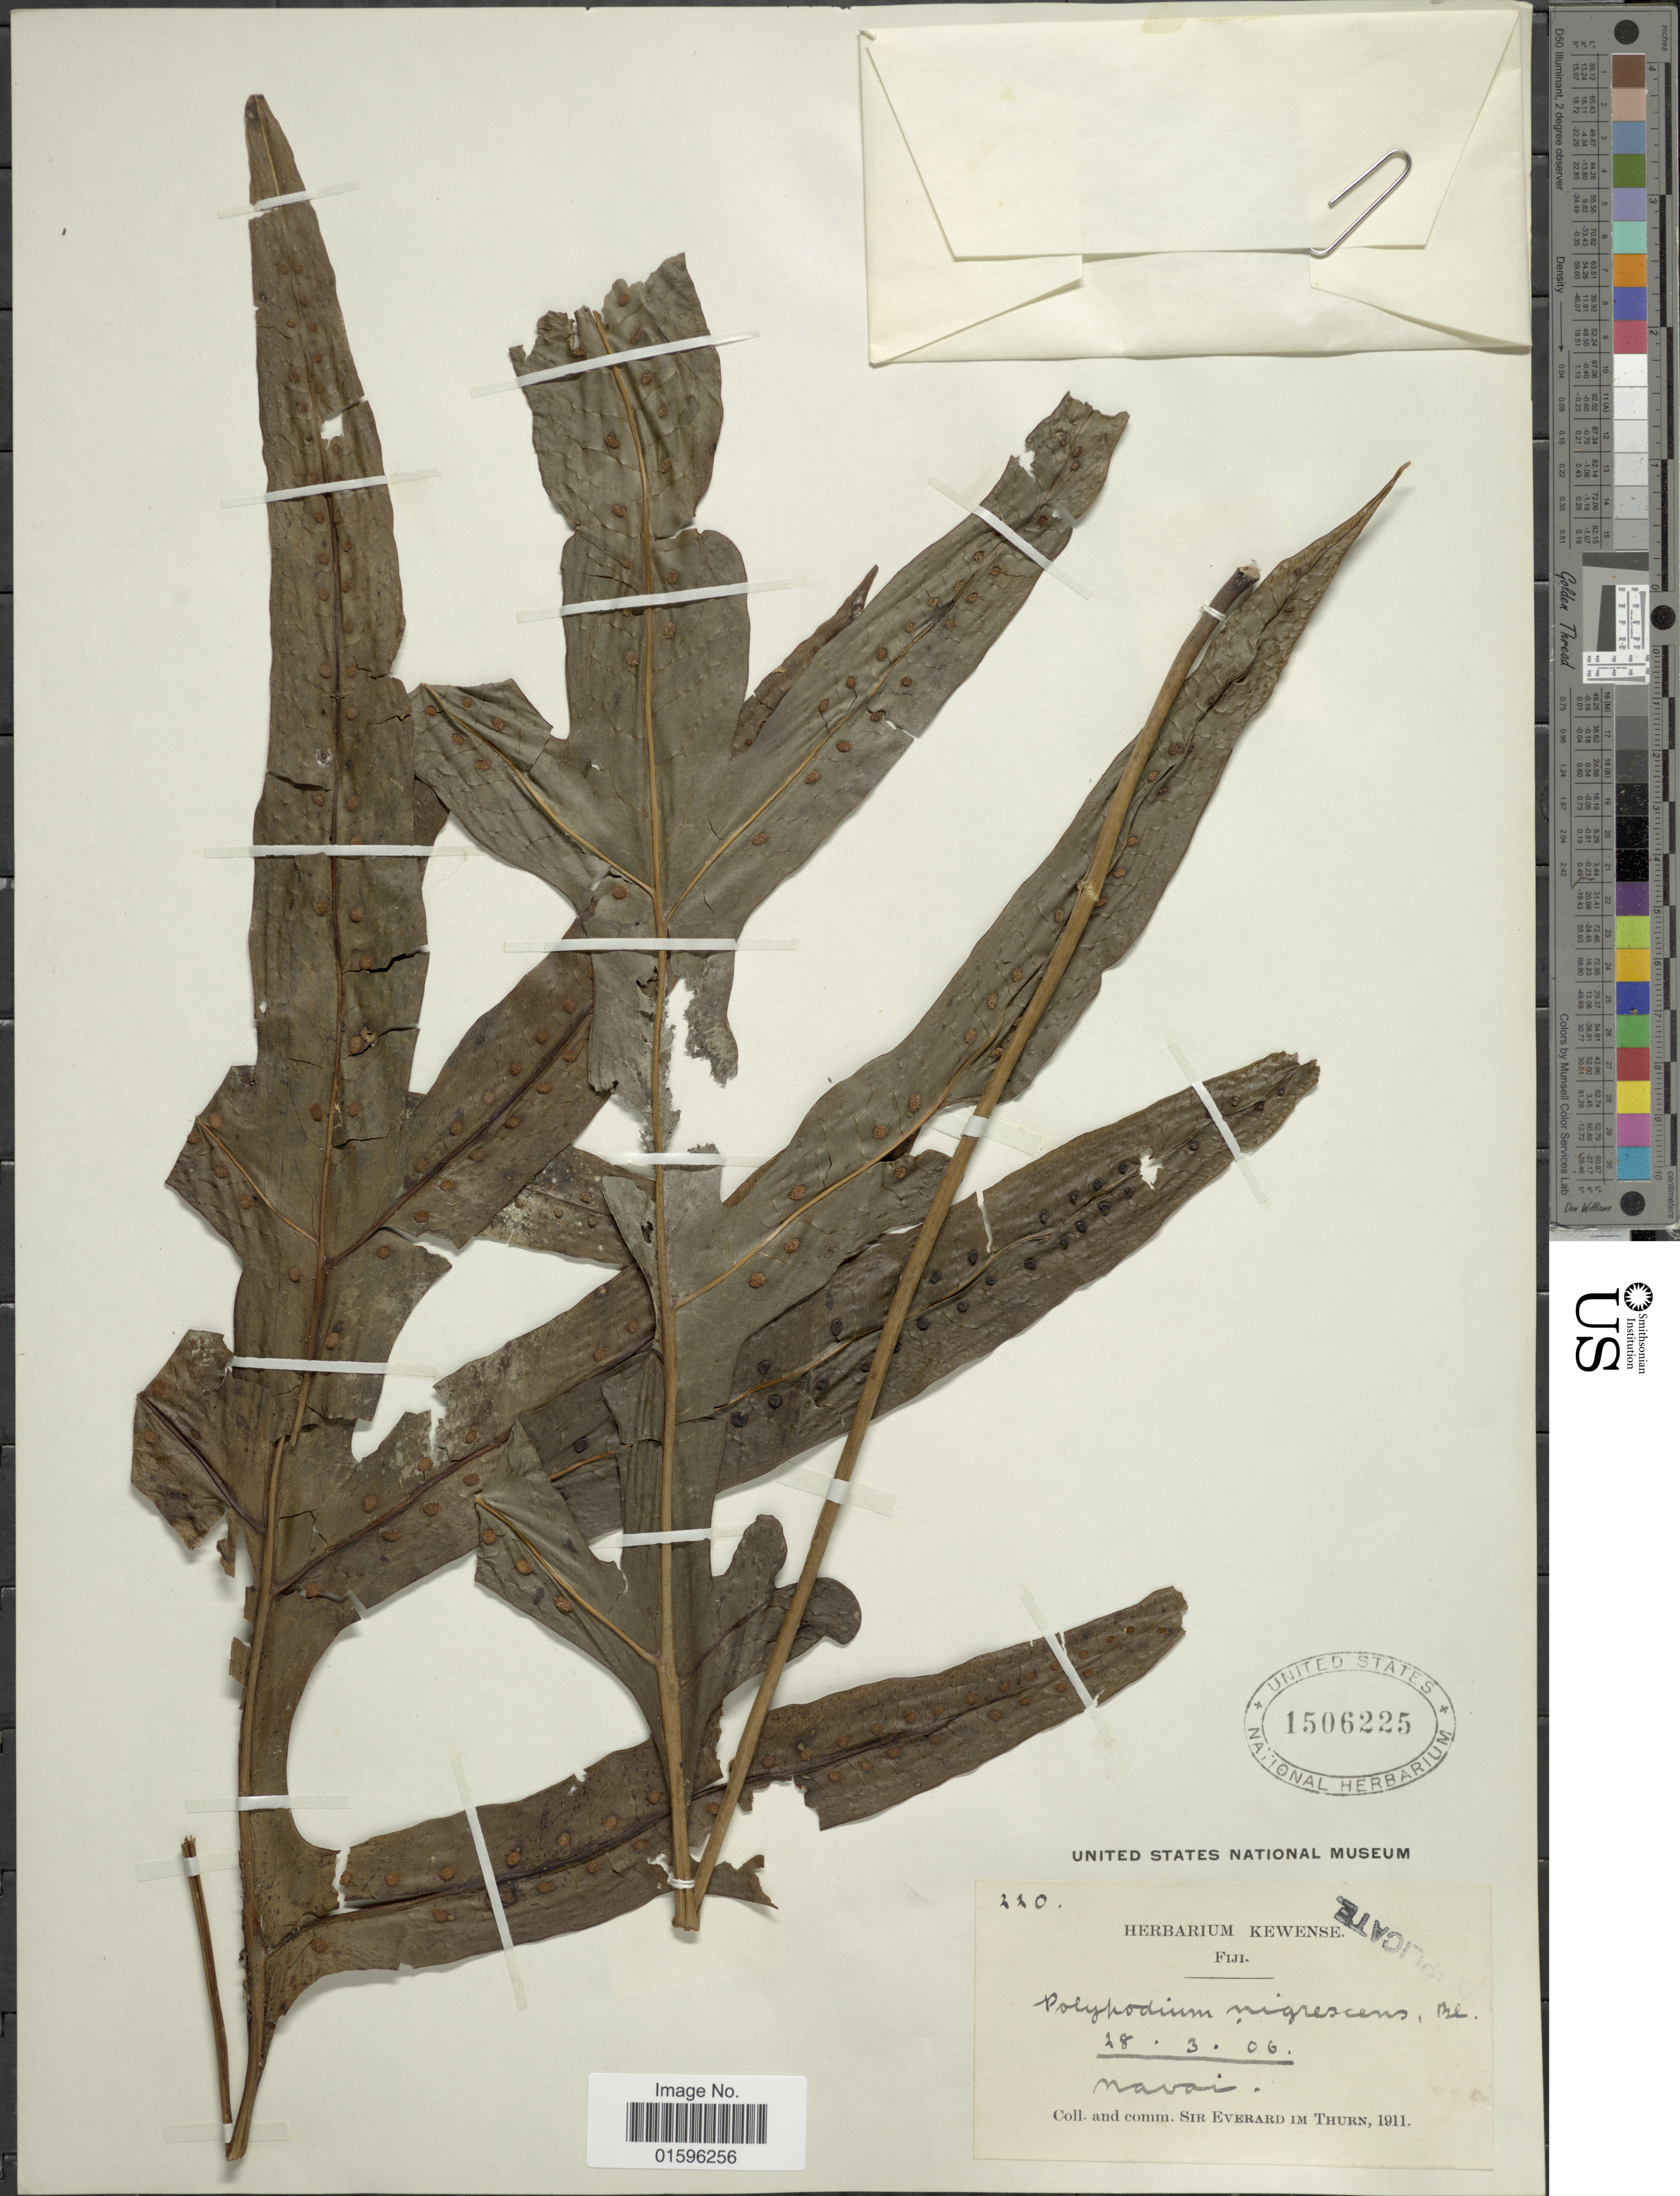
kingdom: Plantae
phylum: Tracheophyta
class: Polypodiopsida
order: Polypodiales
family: Polypodiaceae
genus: Polypodium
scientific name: Polypodium nigrescens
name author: Blume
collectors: E. F. im Thurn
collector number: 220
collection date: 1911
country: Fiji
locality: Navai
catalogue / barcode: US 1506225